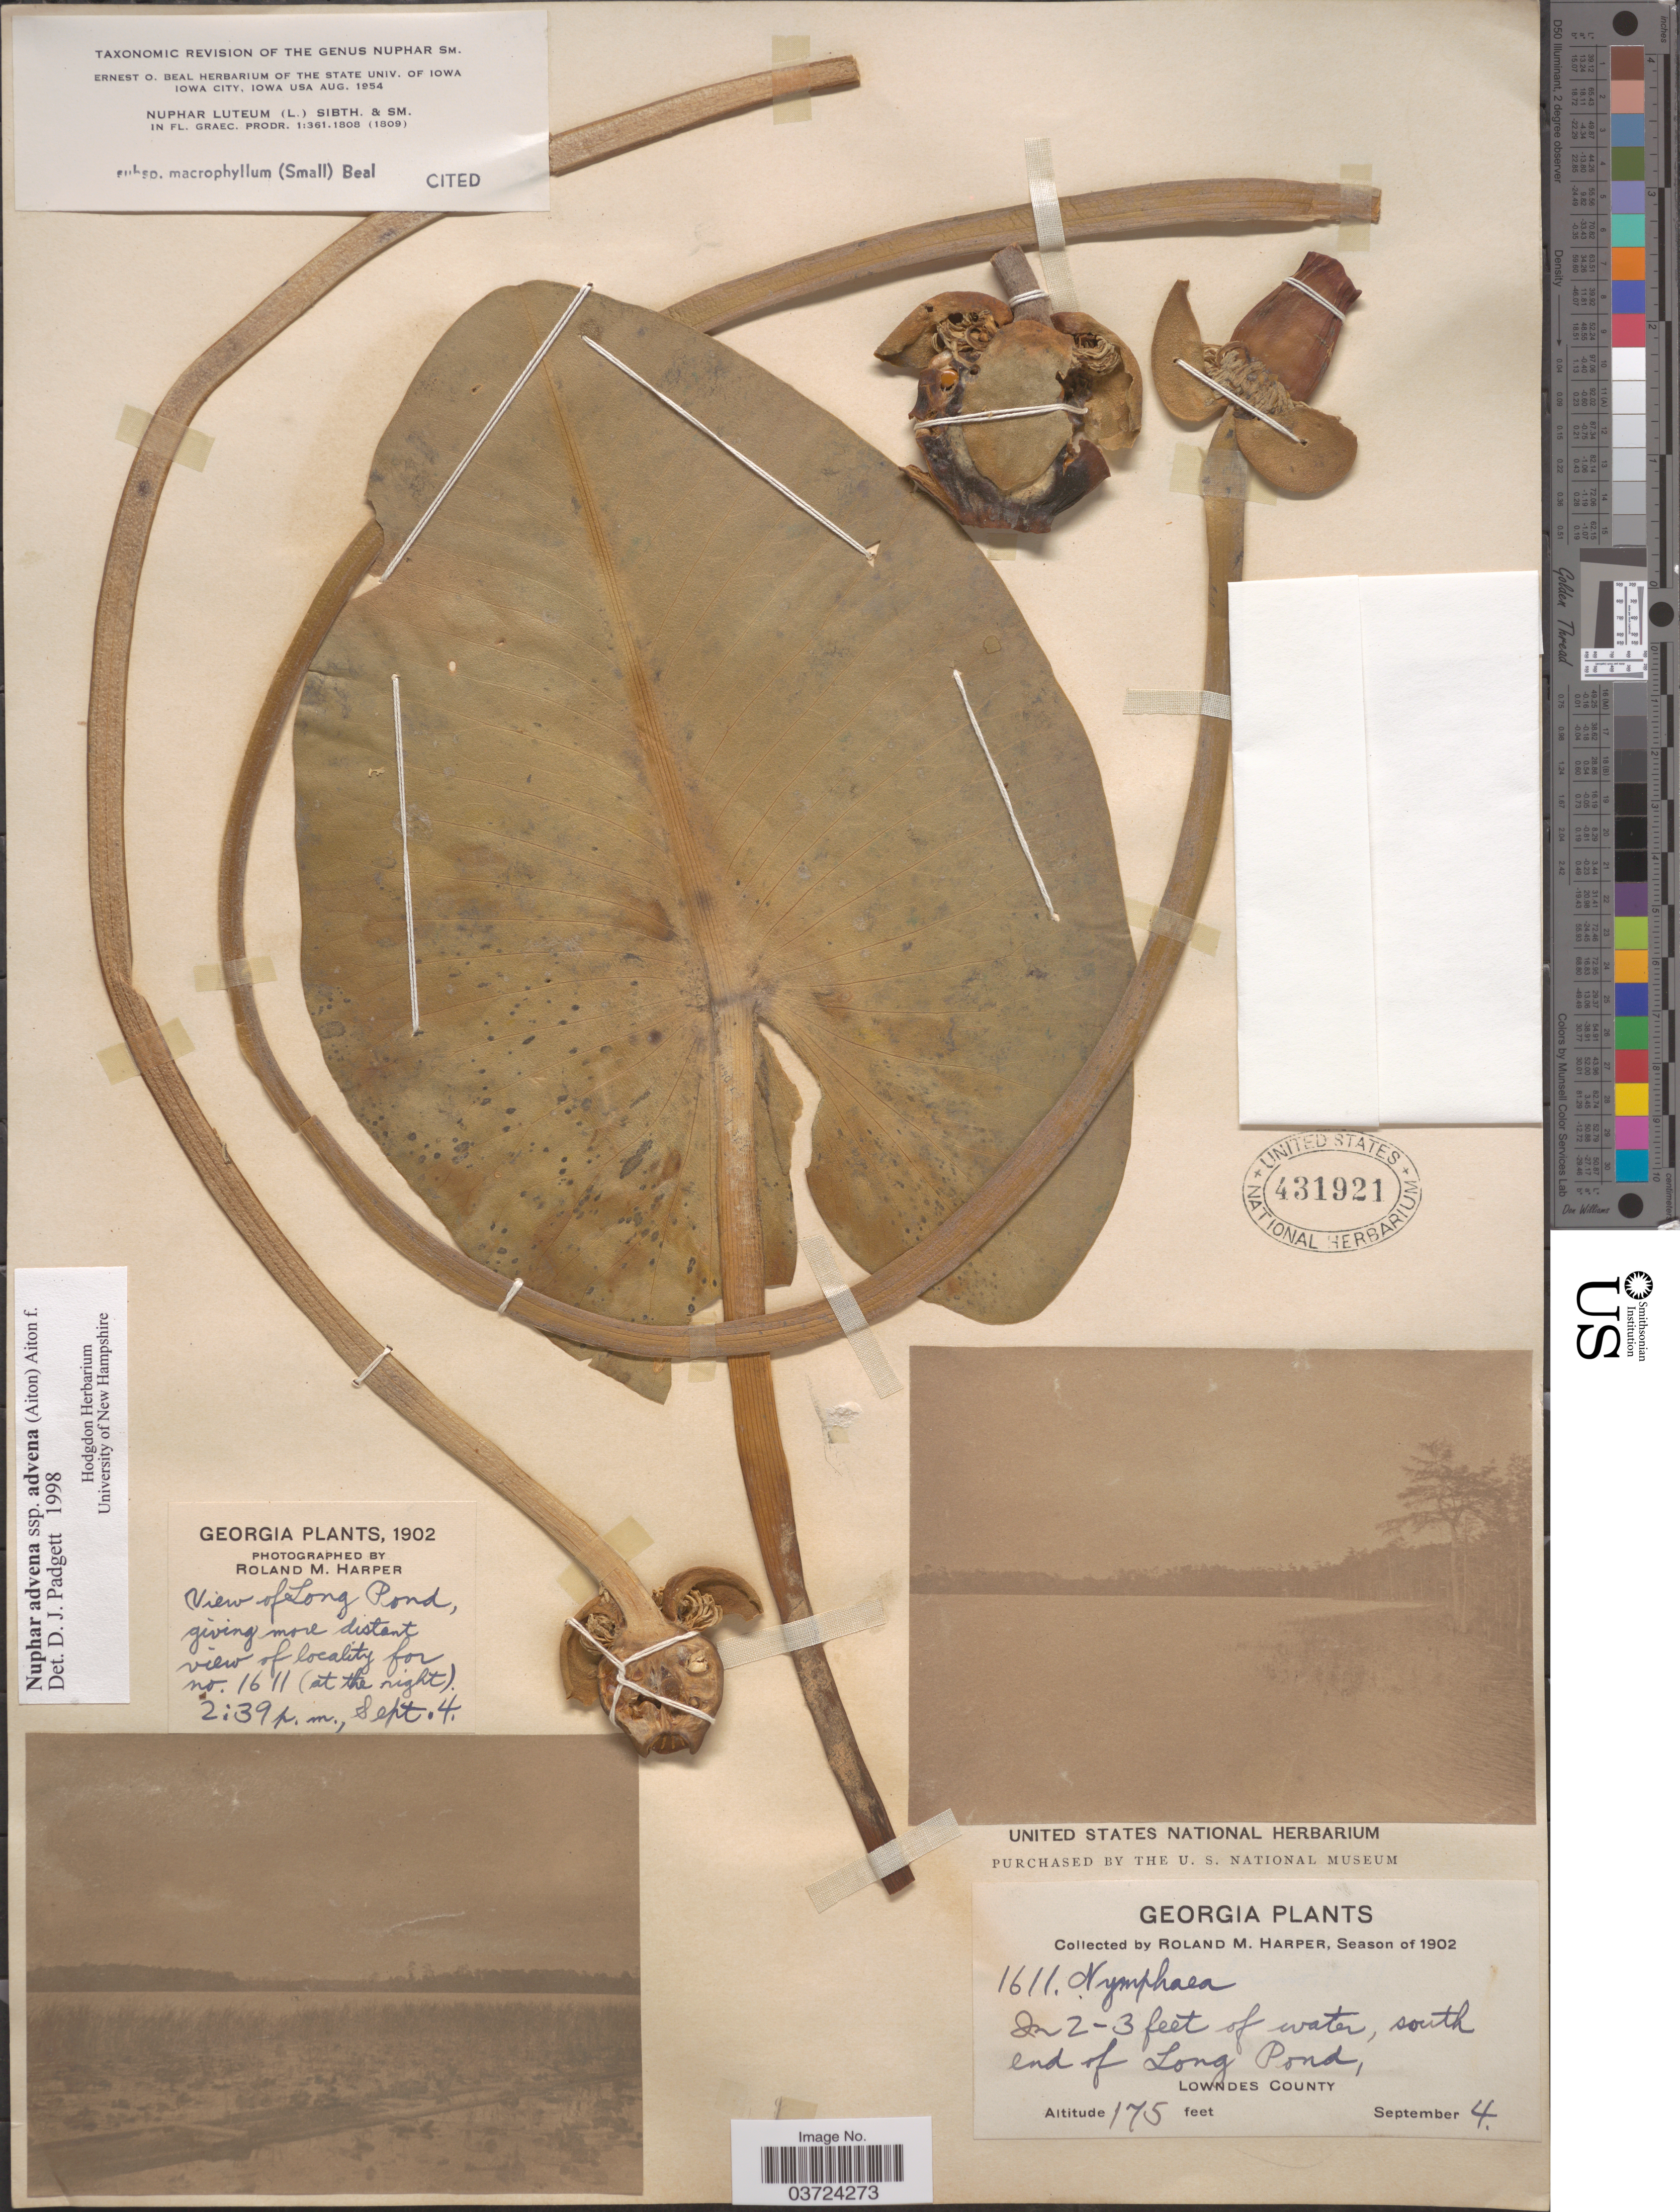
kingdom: Plantae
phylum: Tracheophyta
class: Magnoliopsida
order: Nymphaeales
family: Nymphaeaceae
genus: Nuphar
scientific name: Nuphar advena subsp. advena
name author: (Aiton) W.T. Aiton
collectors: R. M. Harper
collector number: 1611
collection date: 1902-05-04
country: United States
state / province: Georgia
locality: South end of Long Pond, Lowndes County.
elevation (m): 53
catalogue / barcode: US 431921